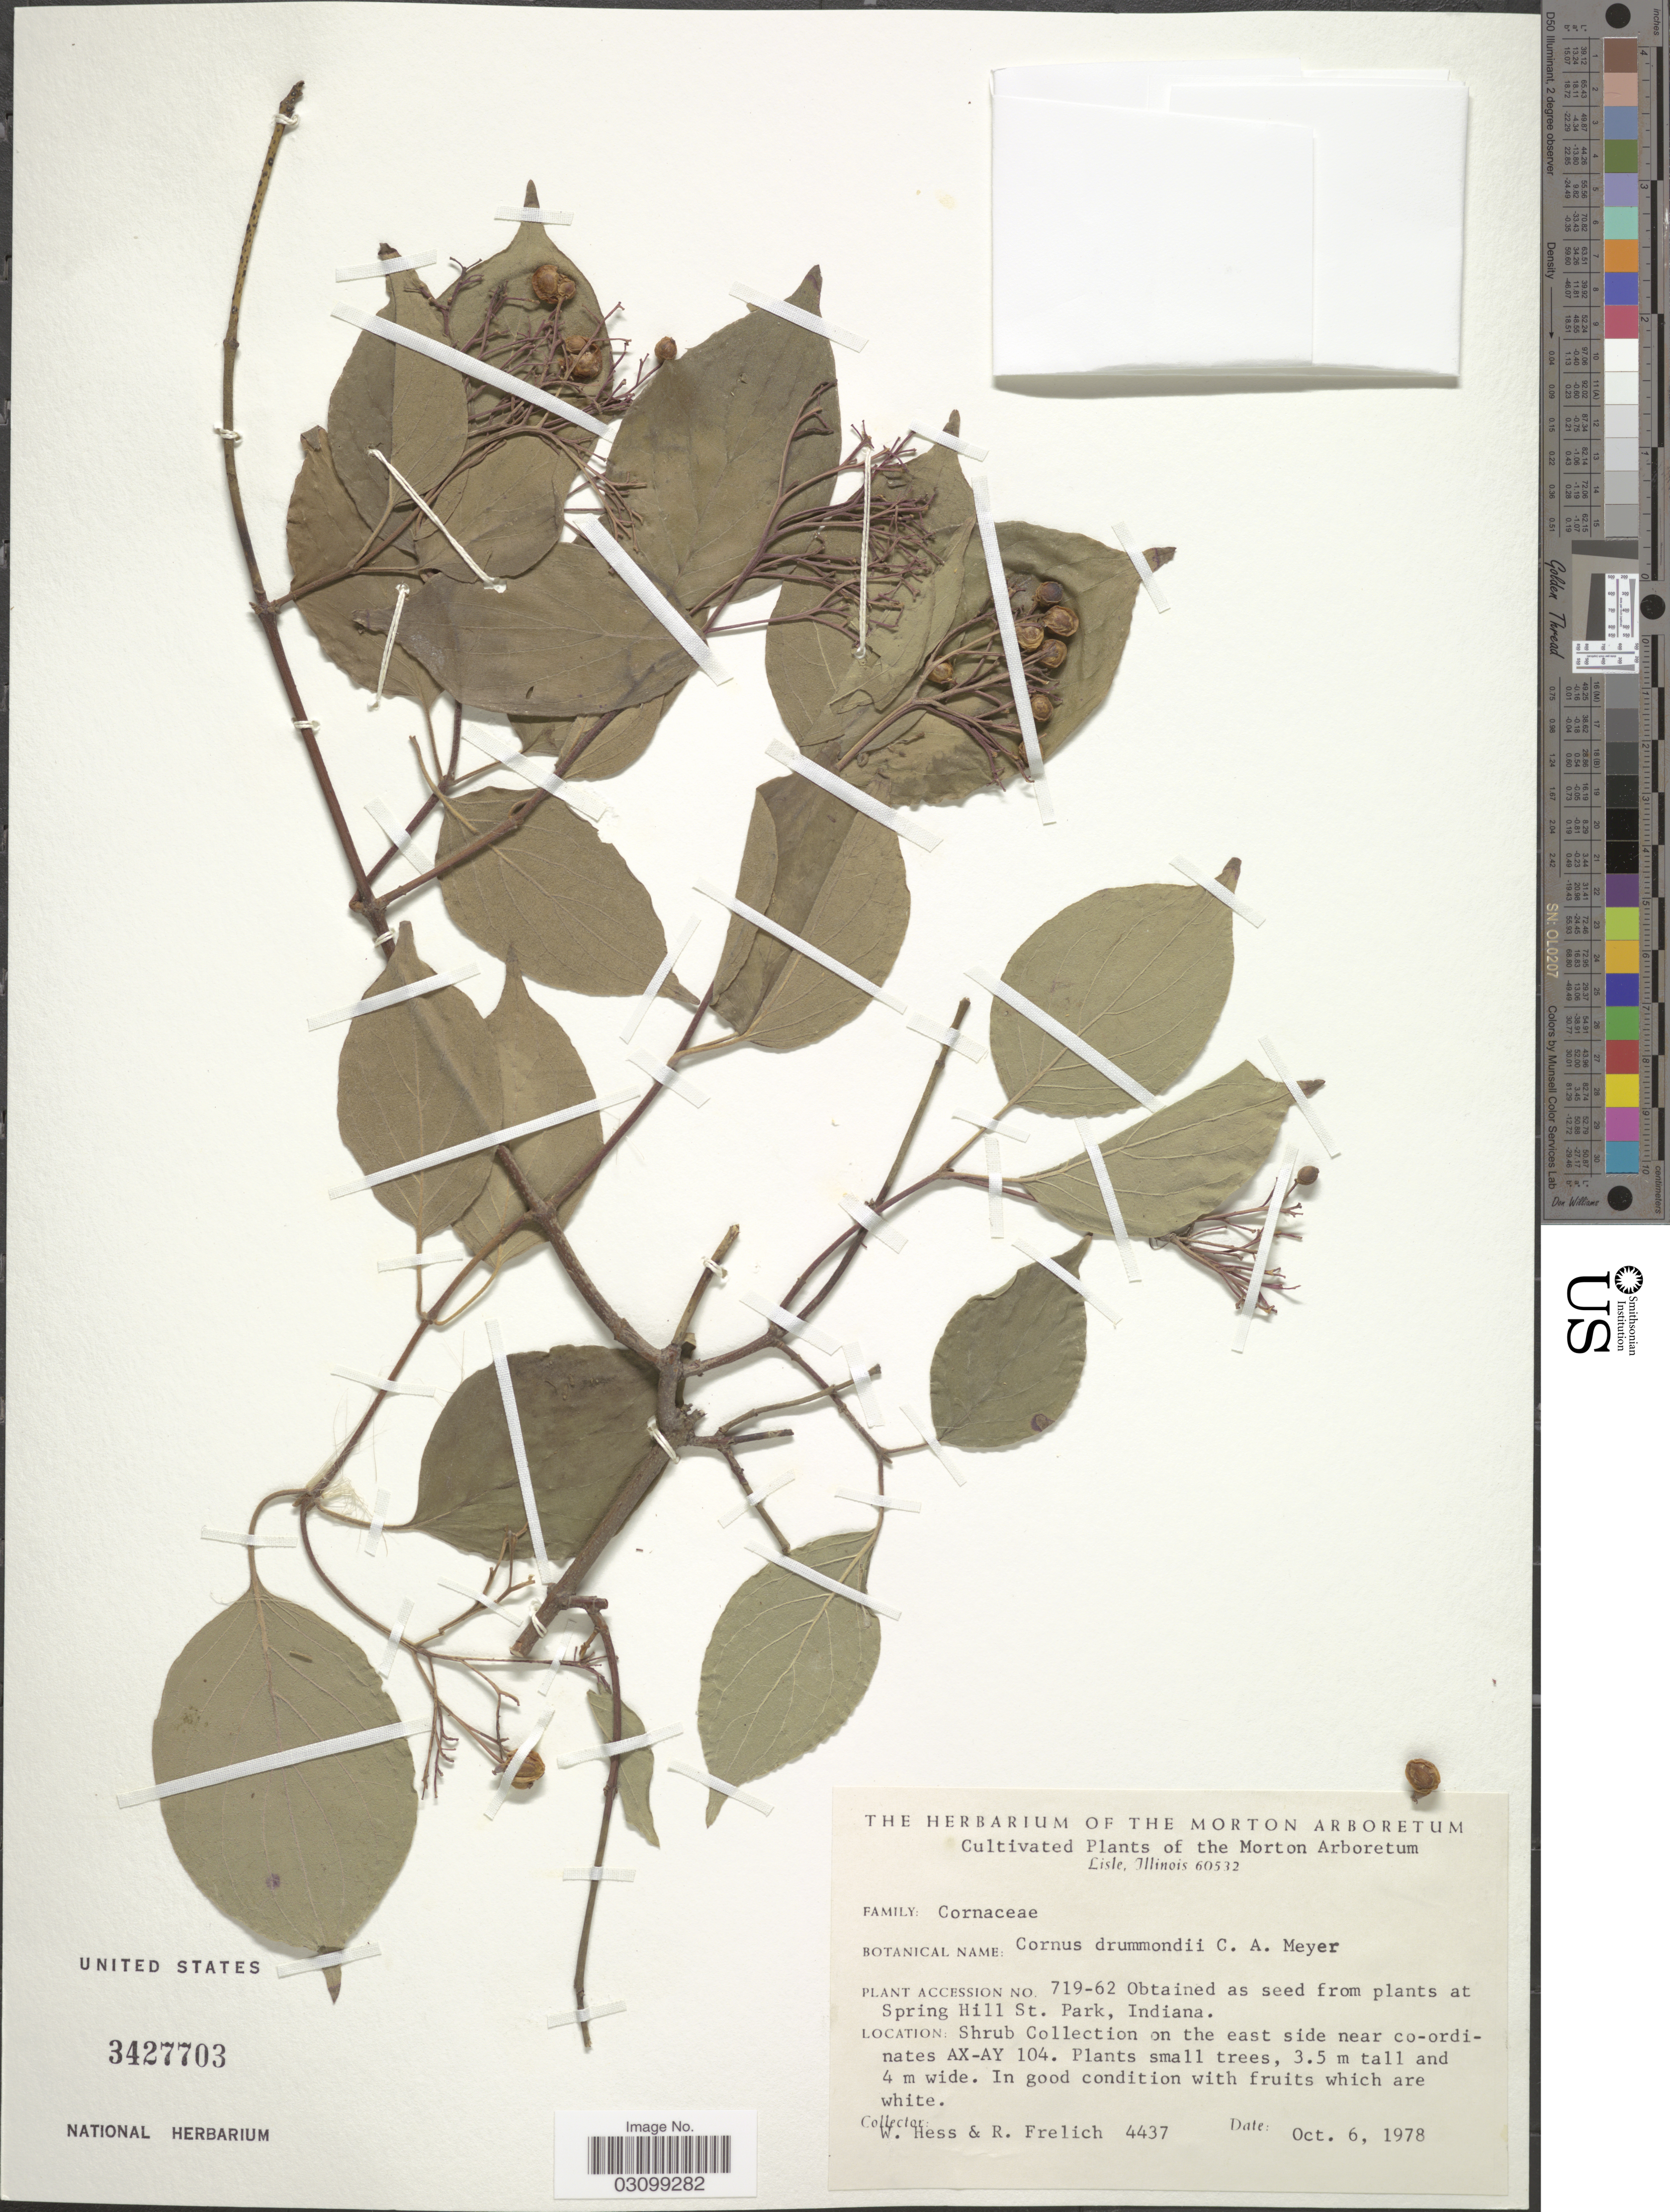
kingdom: Plantae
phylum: Tracheophyta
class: Magnoliopsida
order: Cornales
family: Cornaceae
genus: Cornus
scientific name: Cornus drummondii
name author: C.A. Mey.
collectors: W. Hess & R. Frelich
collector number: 4437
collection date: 1978-10-06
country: United States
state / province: Illinois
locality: Morton Arboretum. Lisle, Illinois 60532.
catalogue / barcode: US 3427703